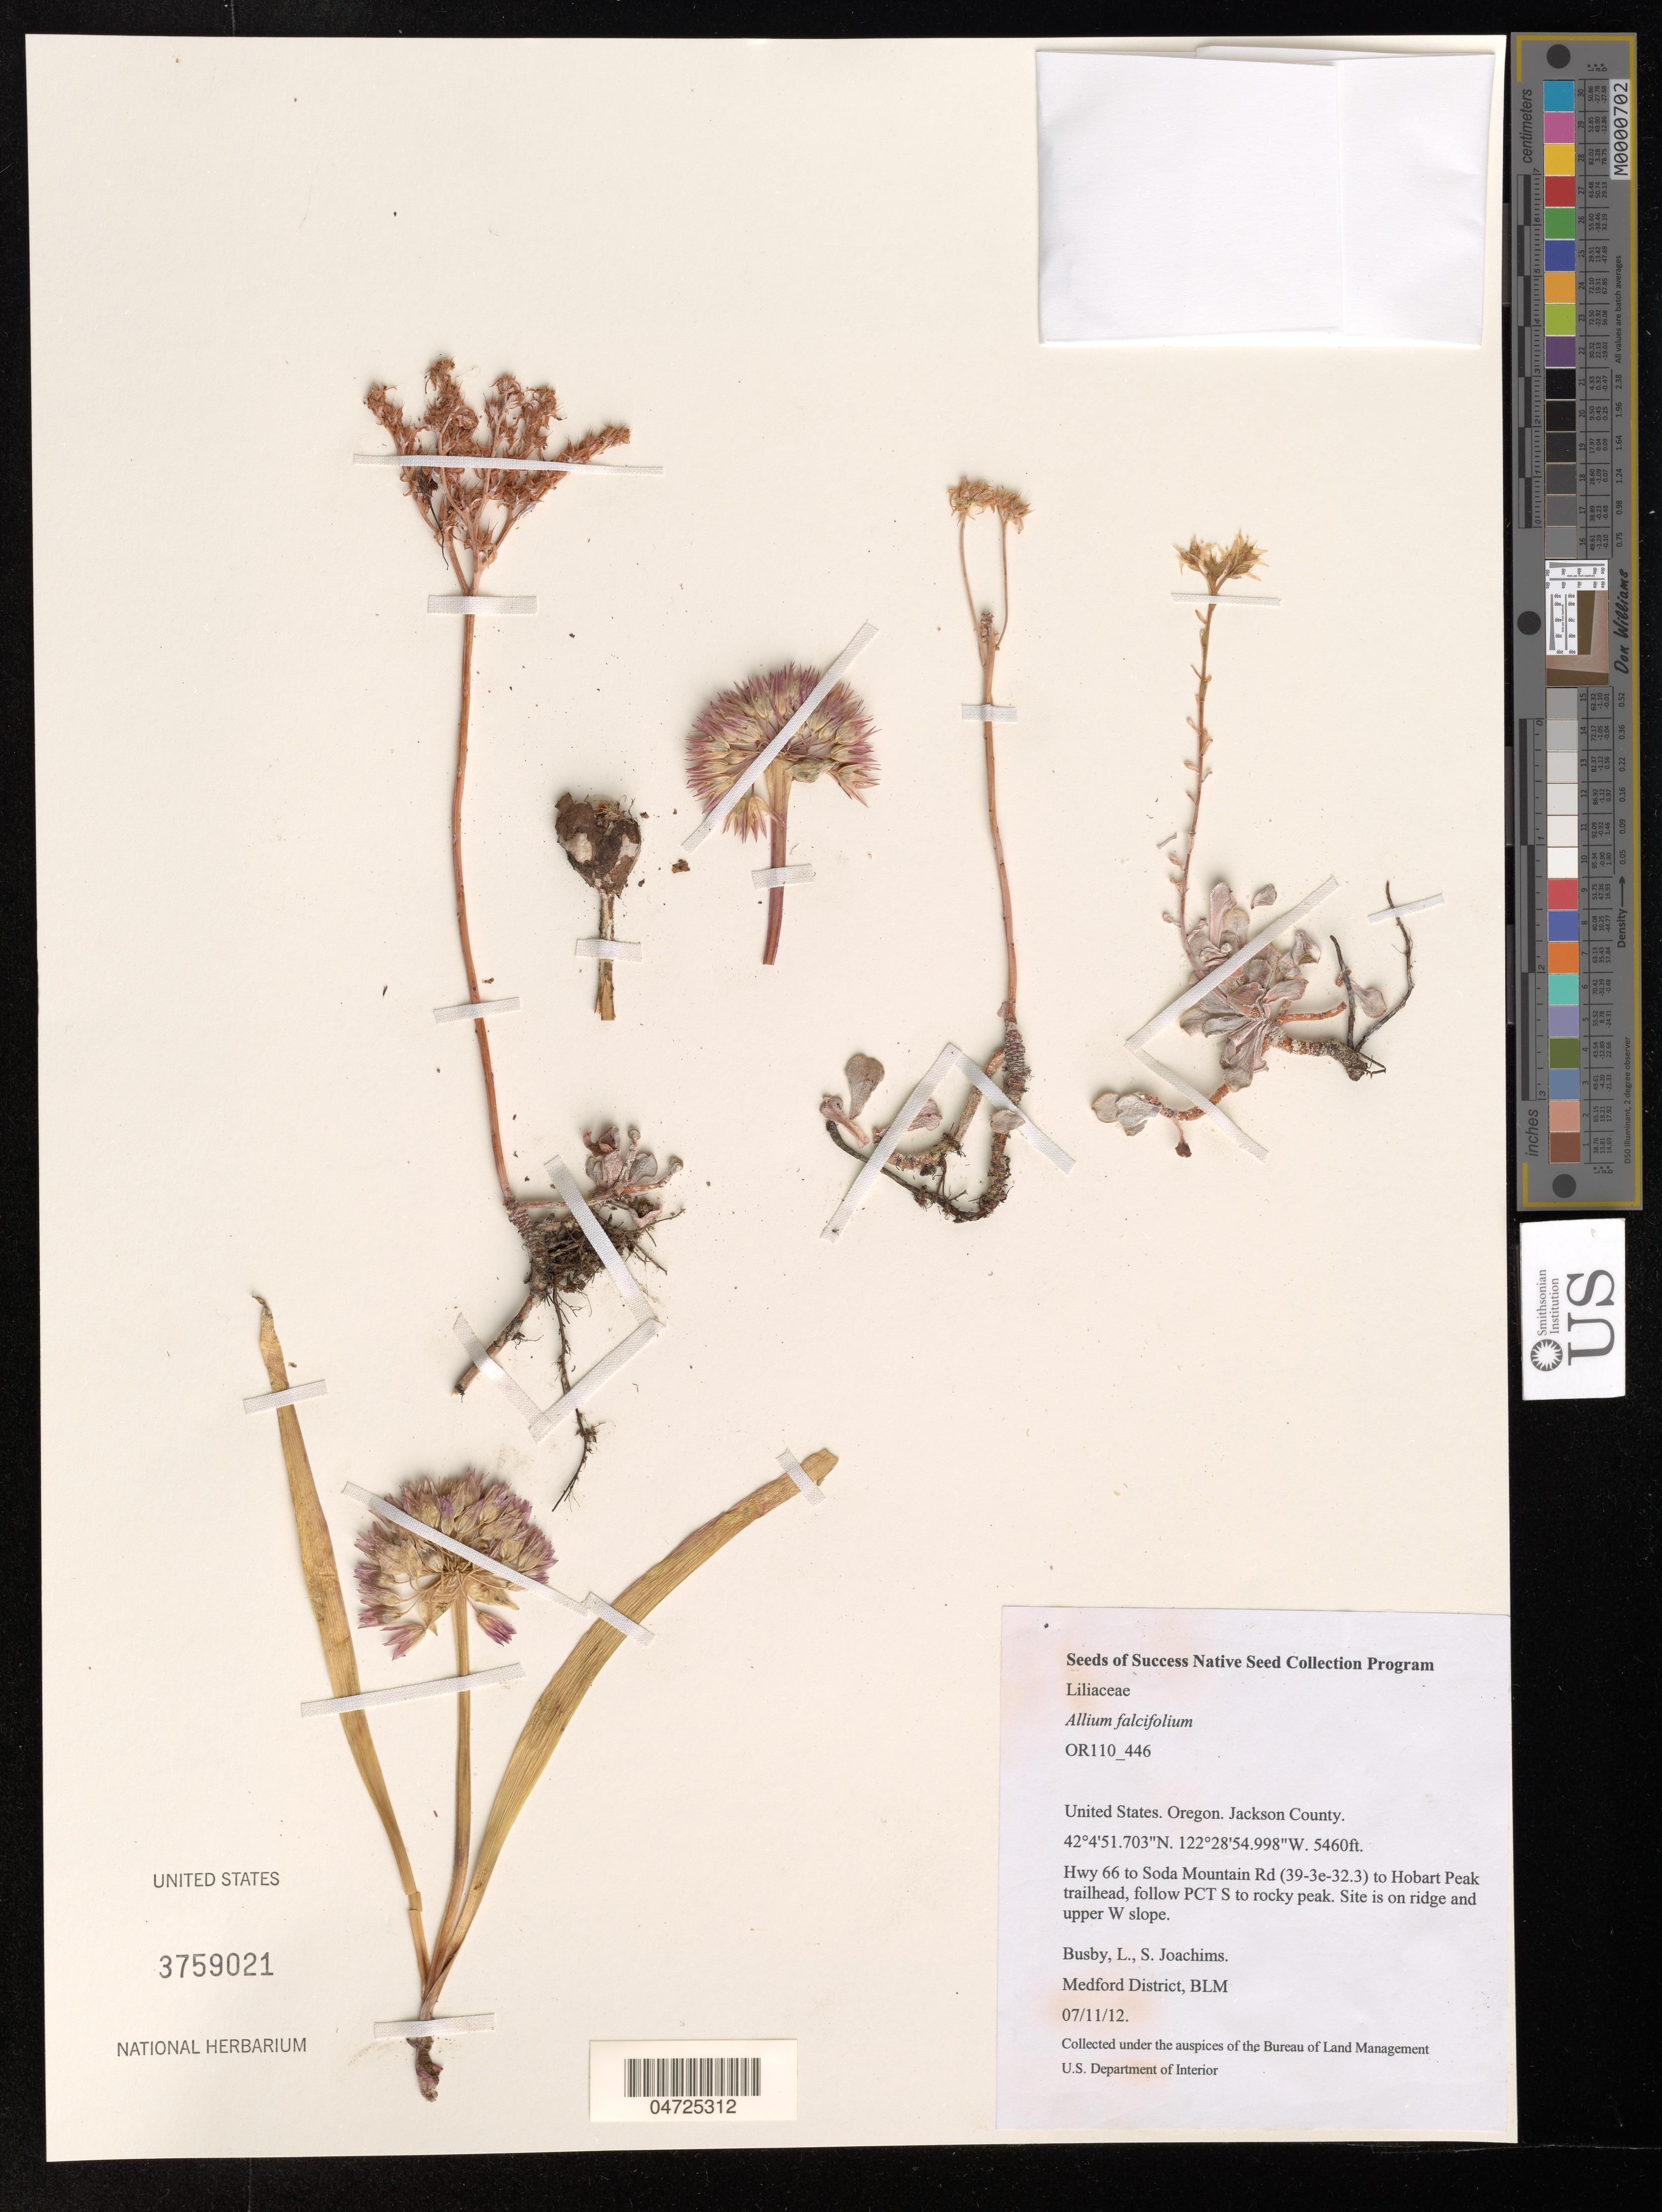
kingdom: Plantae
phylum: Tracheophyta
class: Liliopsida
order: Asparagales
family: Amaryllidaceae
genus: Allium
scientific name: Allium falcifolium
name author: Hook. & Arn.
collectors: L. Busby & S. Joachims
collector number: OR110_446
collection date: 2012-07-11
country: United States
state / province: Oregon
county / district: Jackson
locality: Jackson County. Hwy 66 to Soda Mountain Rd (39-3e-32.3) to Hobart Peak trailhead, follow PCT S to rocky peak. Site is on ridge and upper W slope.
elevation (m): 1664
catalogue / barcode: US 3759021